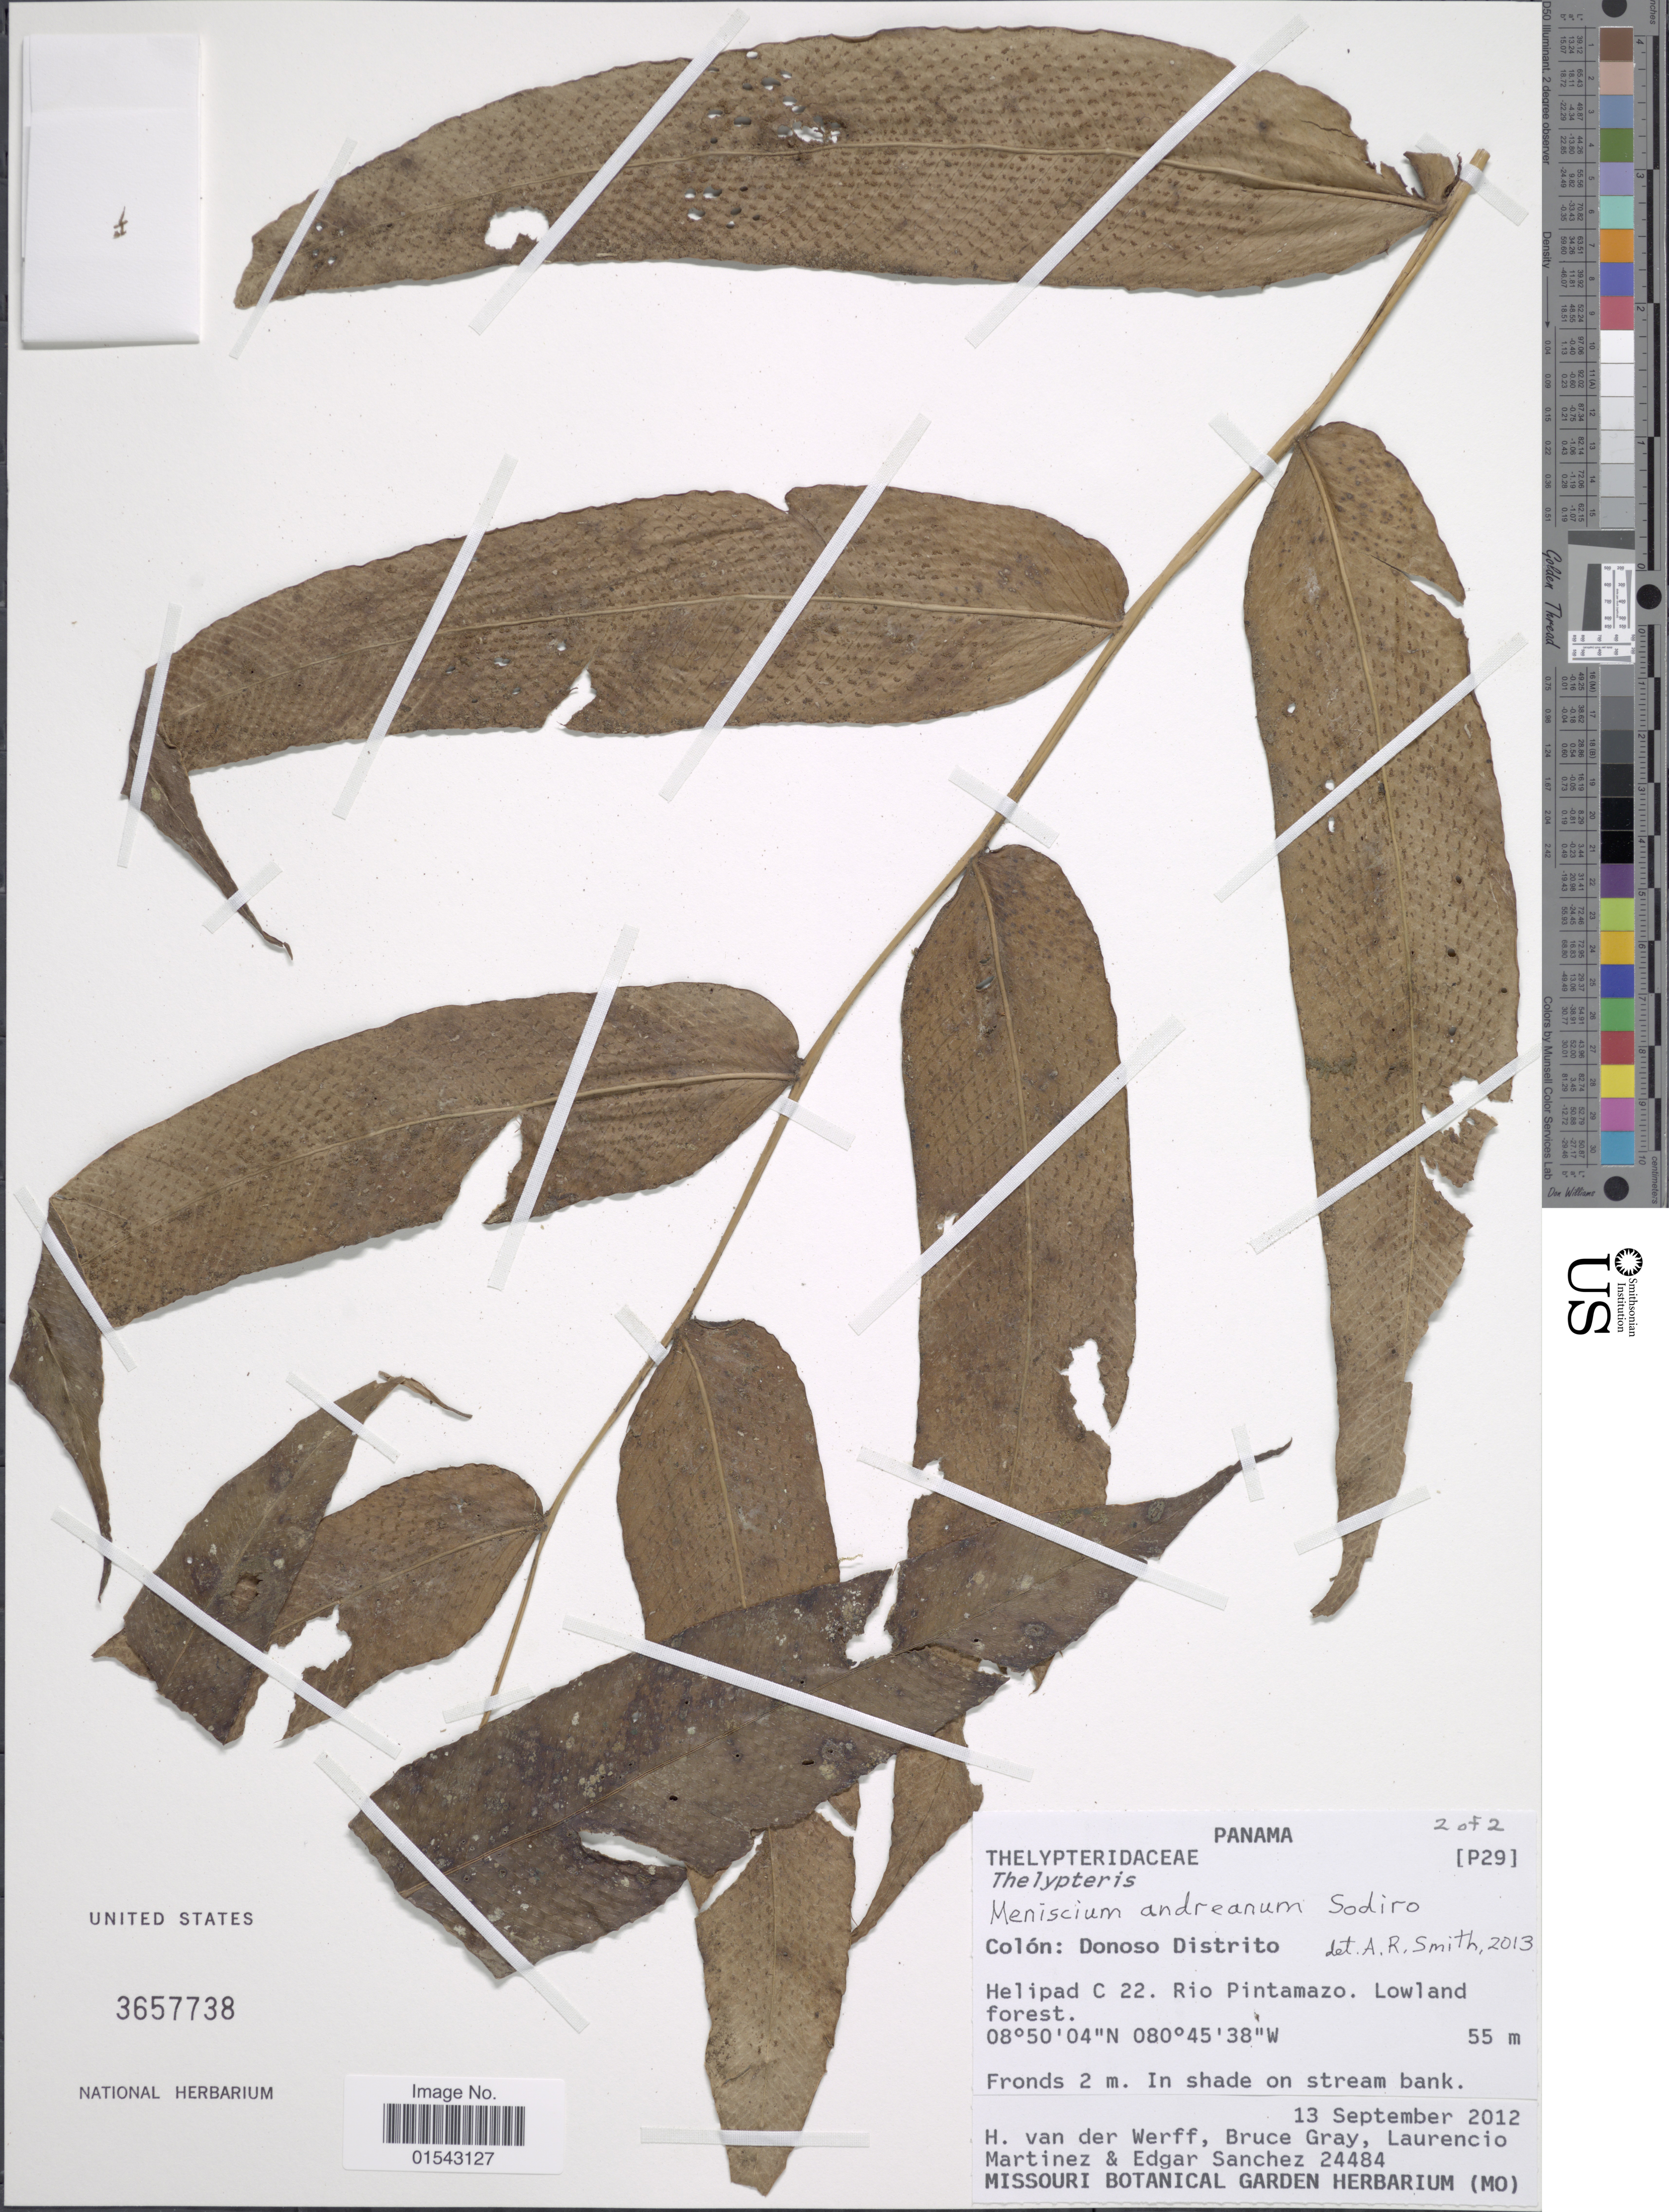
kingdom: Plantae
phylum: Tracheophyta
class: Polypodiopsida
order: Polypodiales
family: Thelypteridaceae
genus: Meniscium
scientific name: Meniscium andreanum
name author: Sodiro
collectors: H. van der Werff, B. Gray, L. Martinez & E. Ruíz-Sanchez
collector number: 24484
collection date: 2012-09-13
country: Ecuador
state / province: Colón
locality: Panama, Colon: Donoso Distrito, Helipad c 22, Rio Pintamazo, Lowland forest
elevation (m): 55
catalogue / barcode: US 3657738